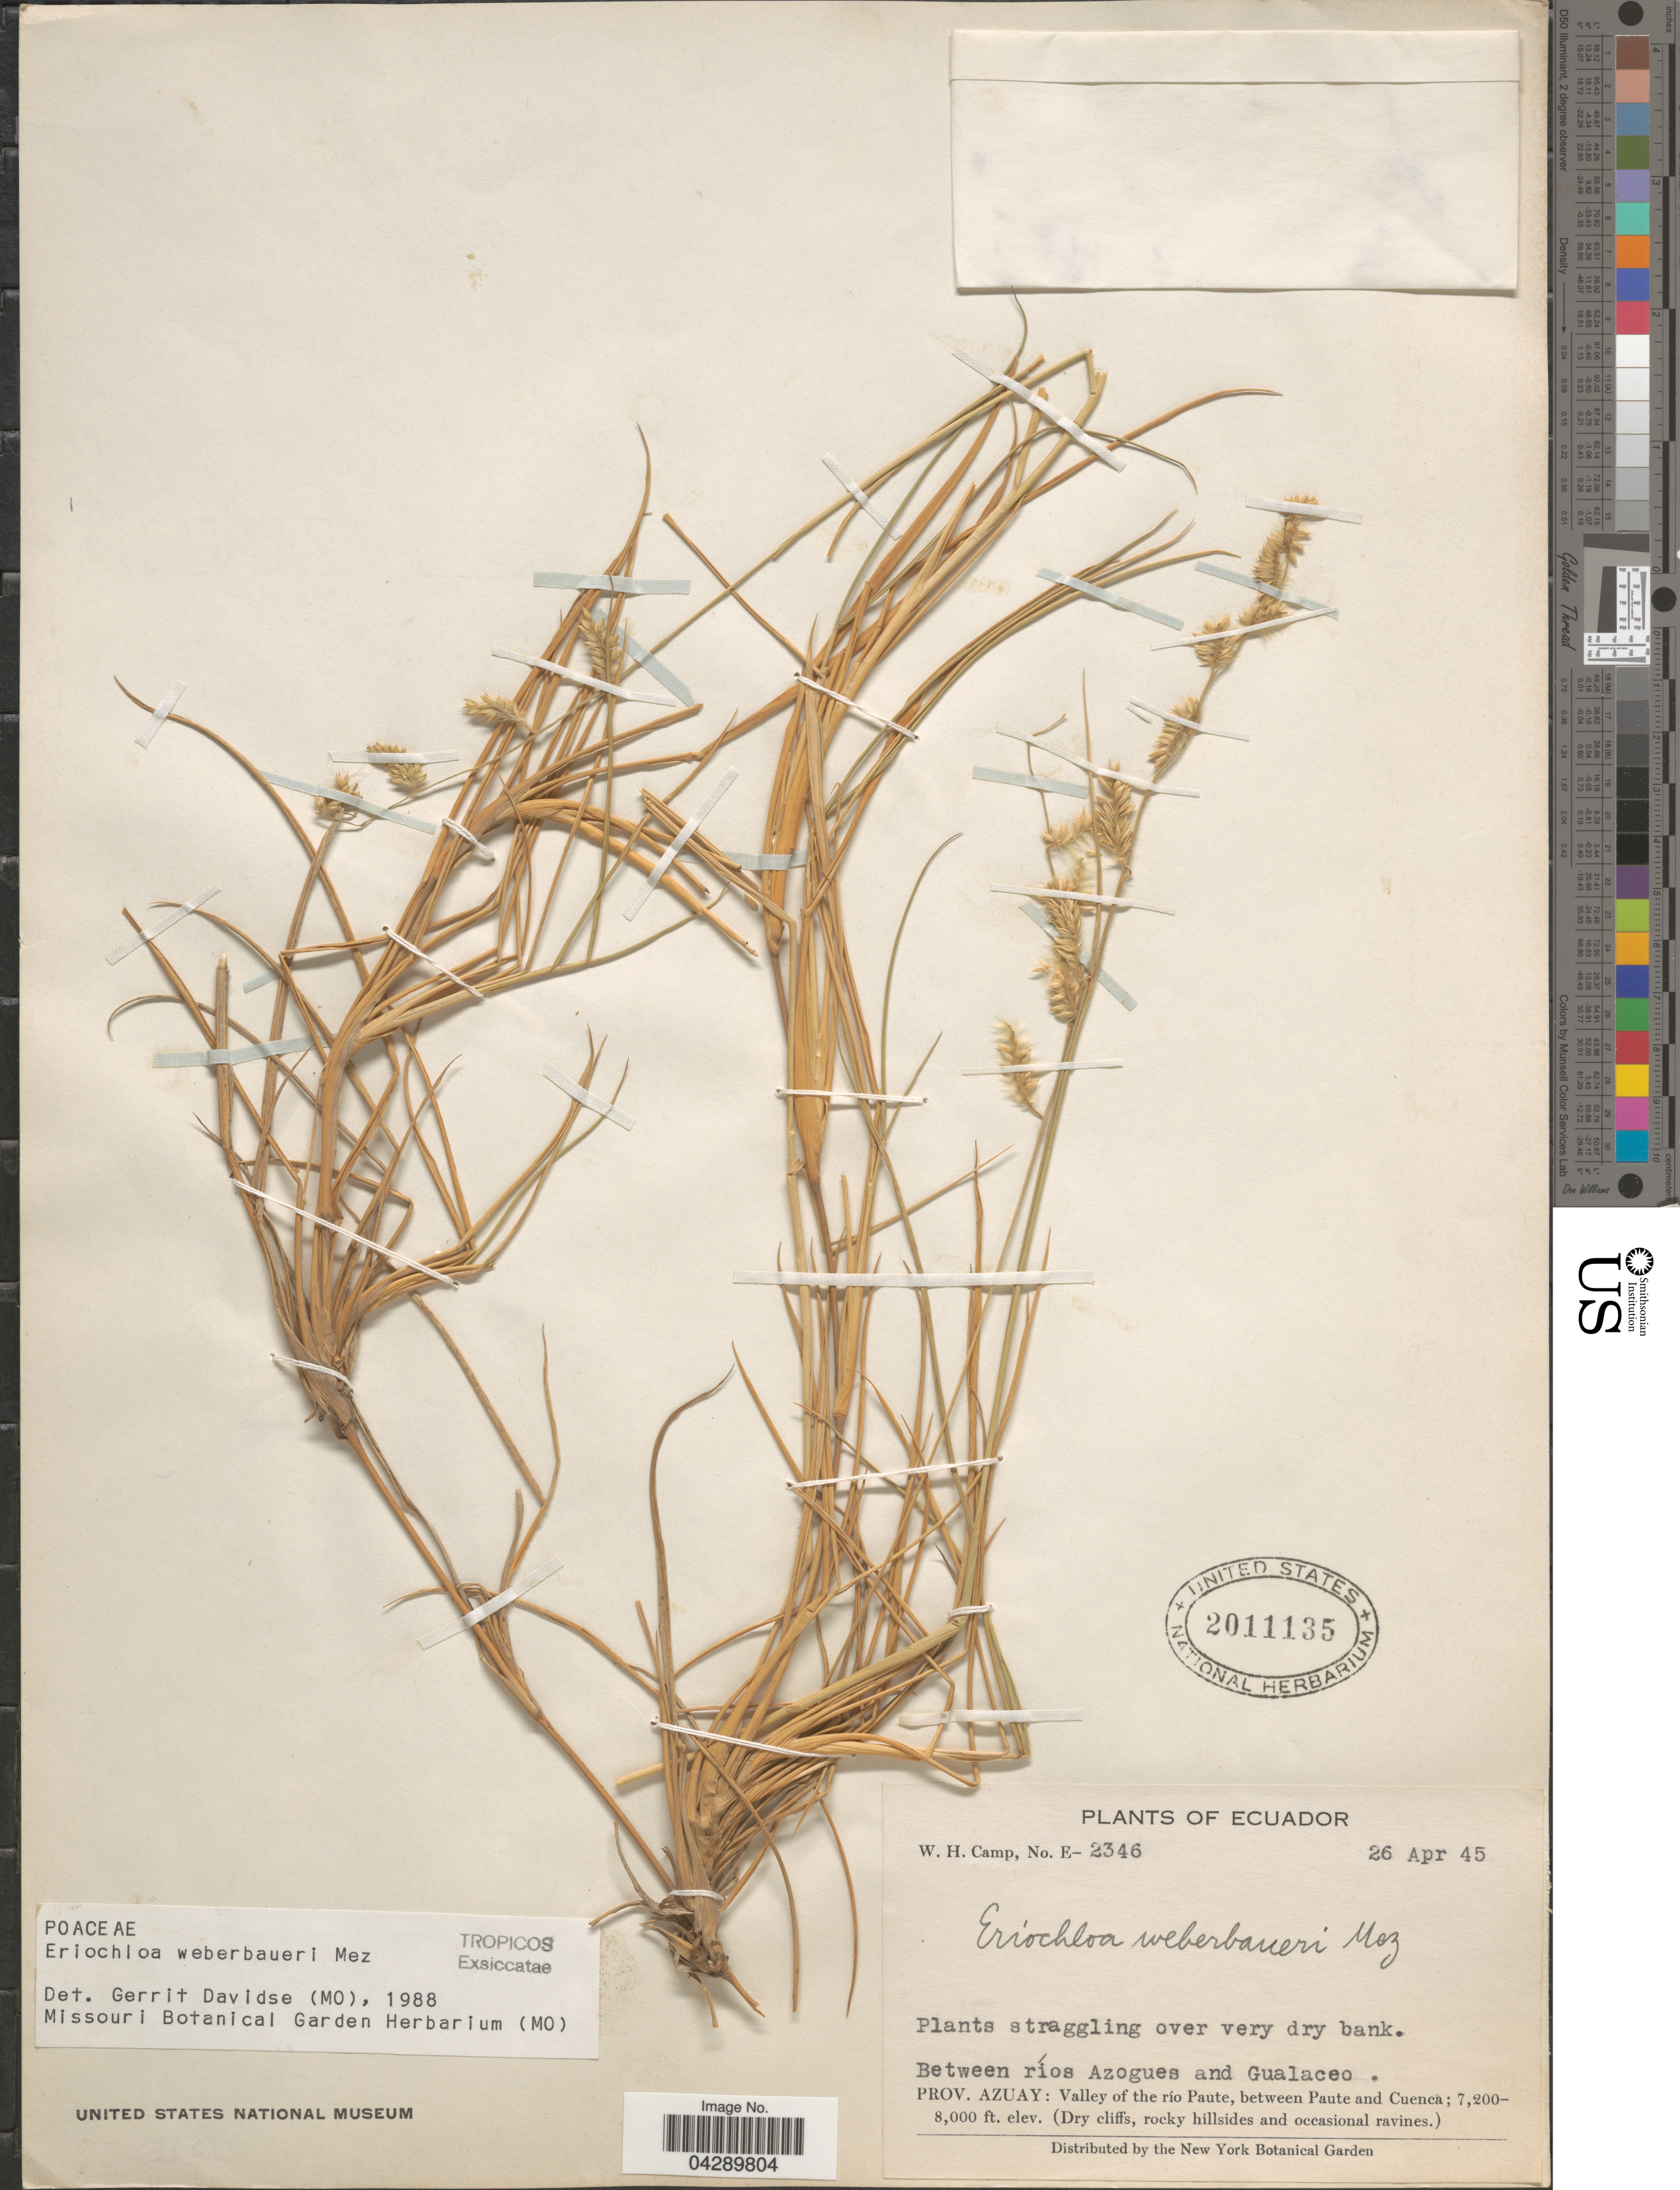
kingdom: Plantae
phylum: Tracheophyta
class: Liliopsida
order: Poales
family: Poaceae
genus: Eriochloa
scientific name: Eriochloa weberbaueri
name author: Mez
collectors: W. H. Camp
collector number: E-2346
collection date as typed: Transcribed d/m/y: 26/4/45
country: Ecuador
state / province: Azuay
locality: Between ríos Azogues and Gualaceo. Valley of the río Paute, between Paute and Cuenca. (Dry cliffs, rocky hillsides and occasional ravines).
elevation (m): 2195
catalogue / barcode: US 2011135